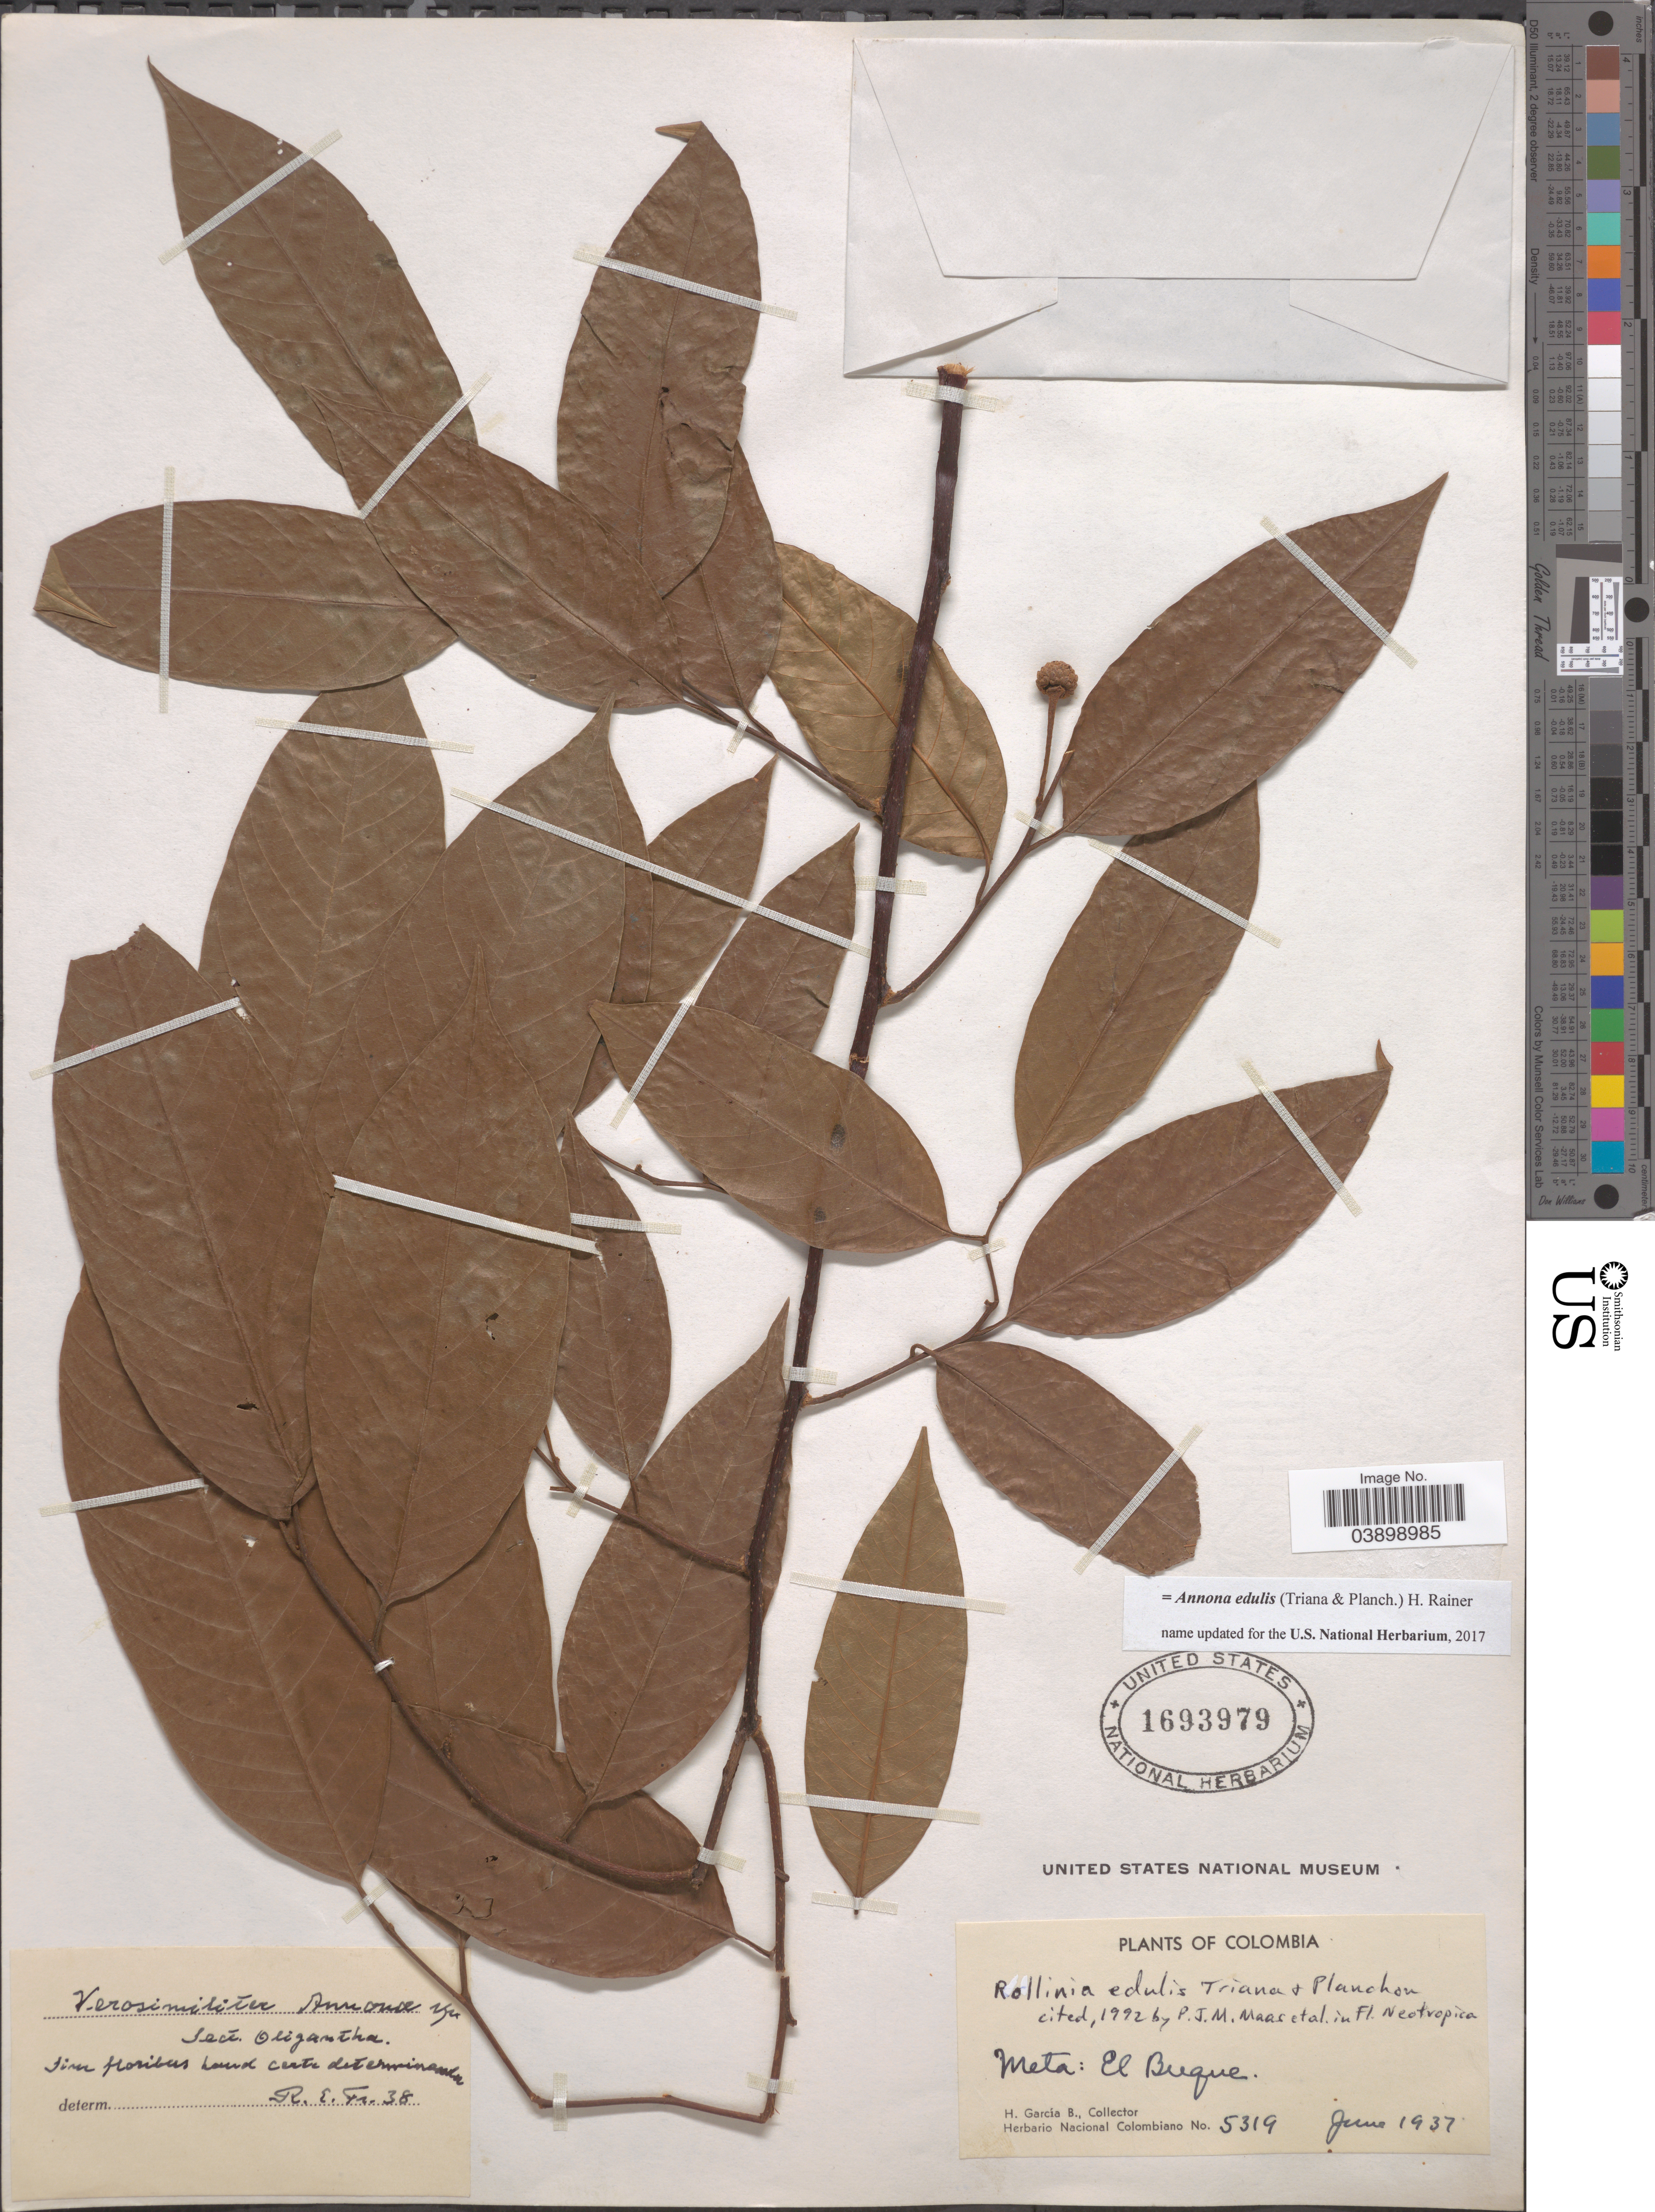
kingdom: Plantae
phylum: Tracheophyta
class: Magnoliopsida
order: Magnoliales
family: Annonaceae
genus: Annona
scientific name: Annona edulis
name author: (Triana & Planch.) H. Rainer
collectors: H. García B.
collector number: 5319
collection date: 1937-01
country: Colombia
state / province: Meta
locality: El Buque.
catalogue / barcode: US 1693979